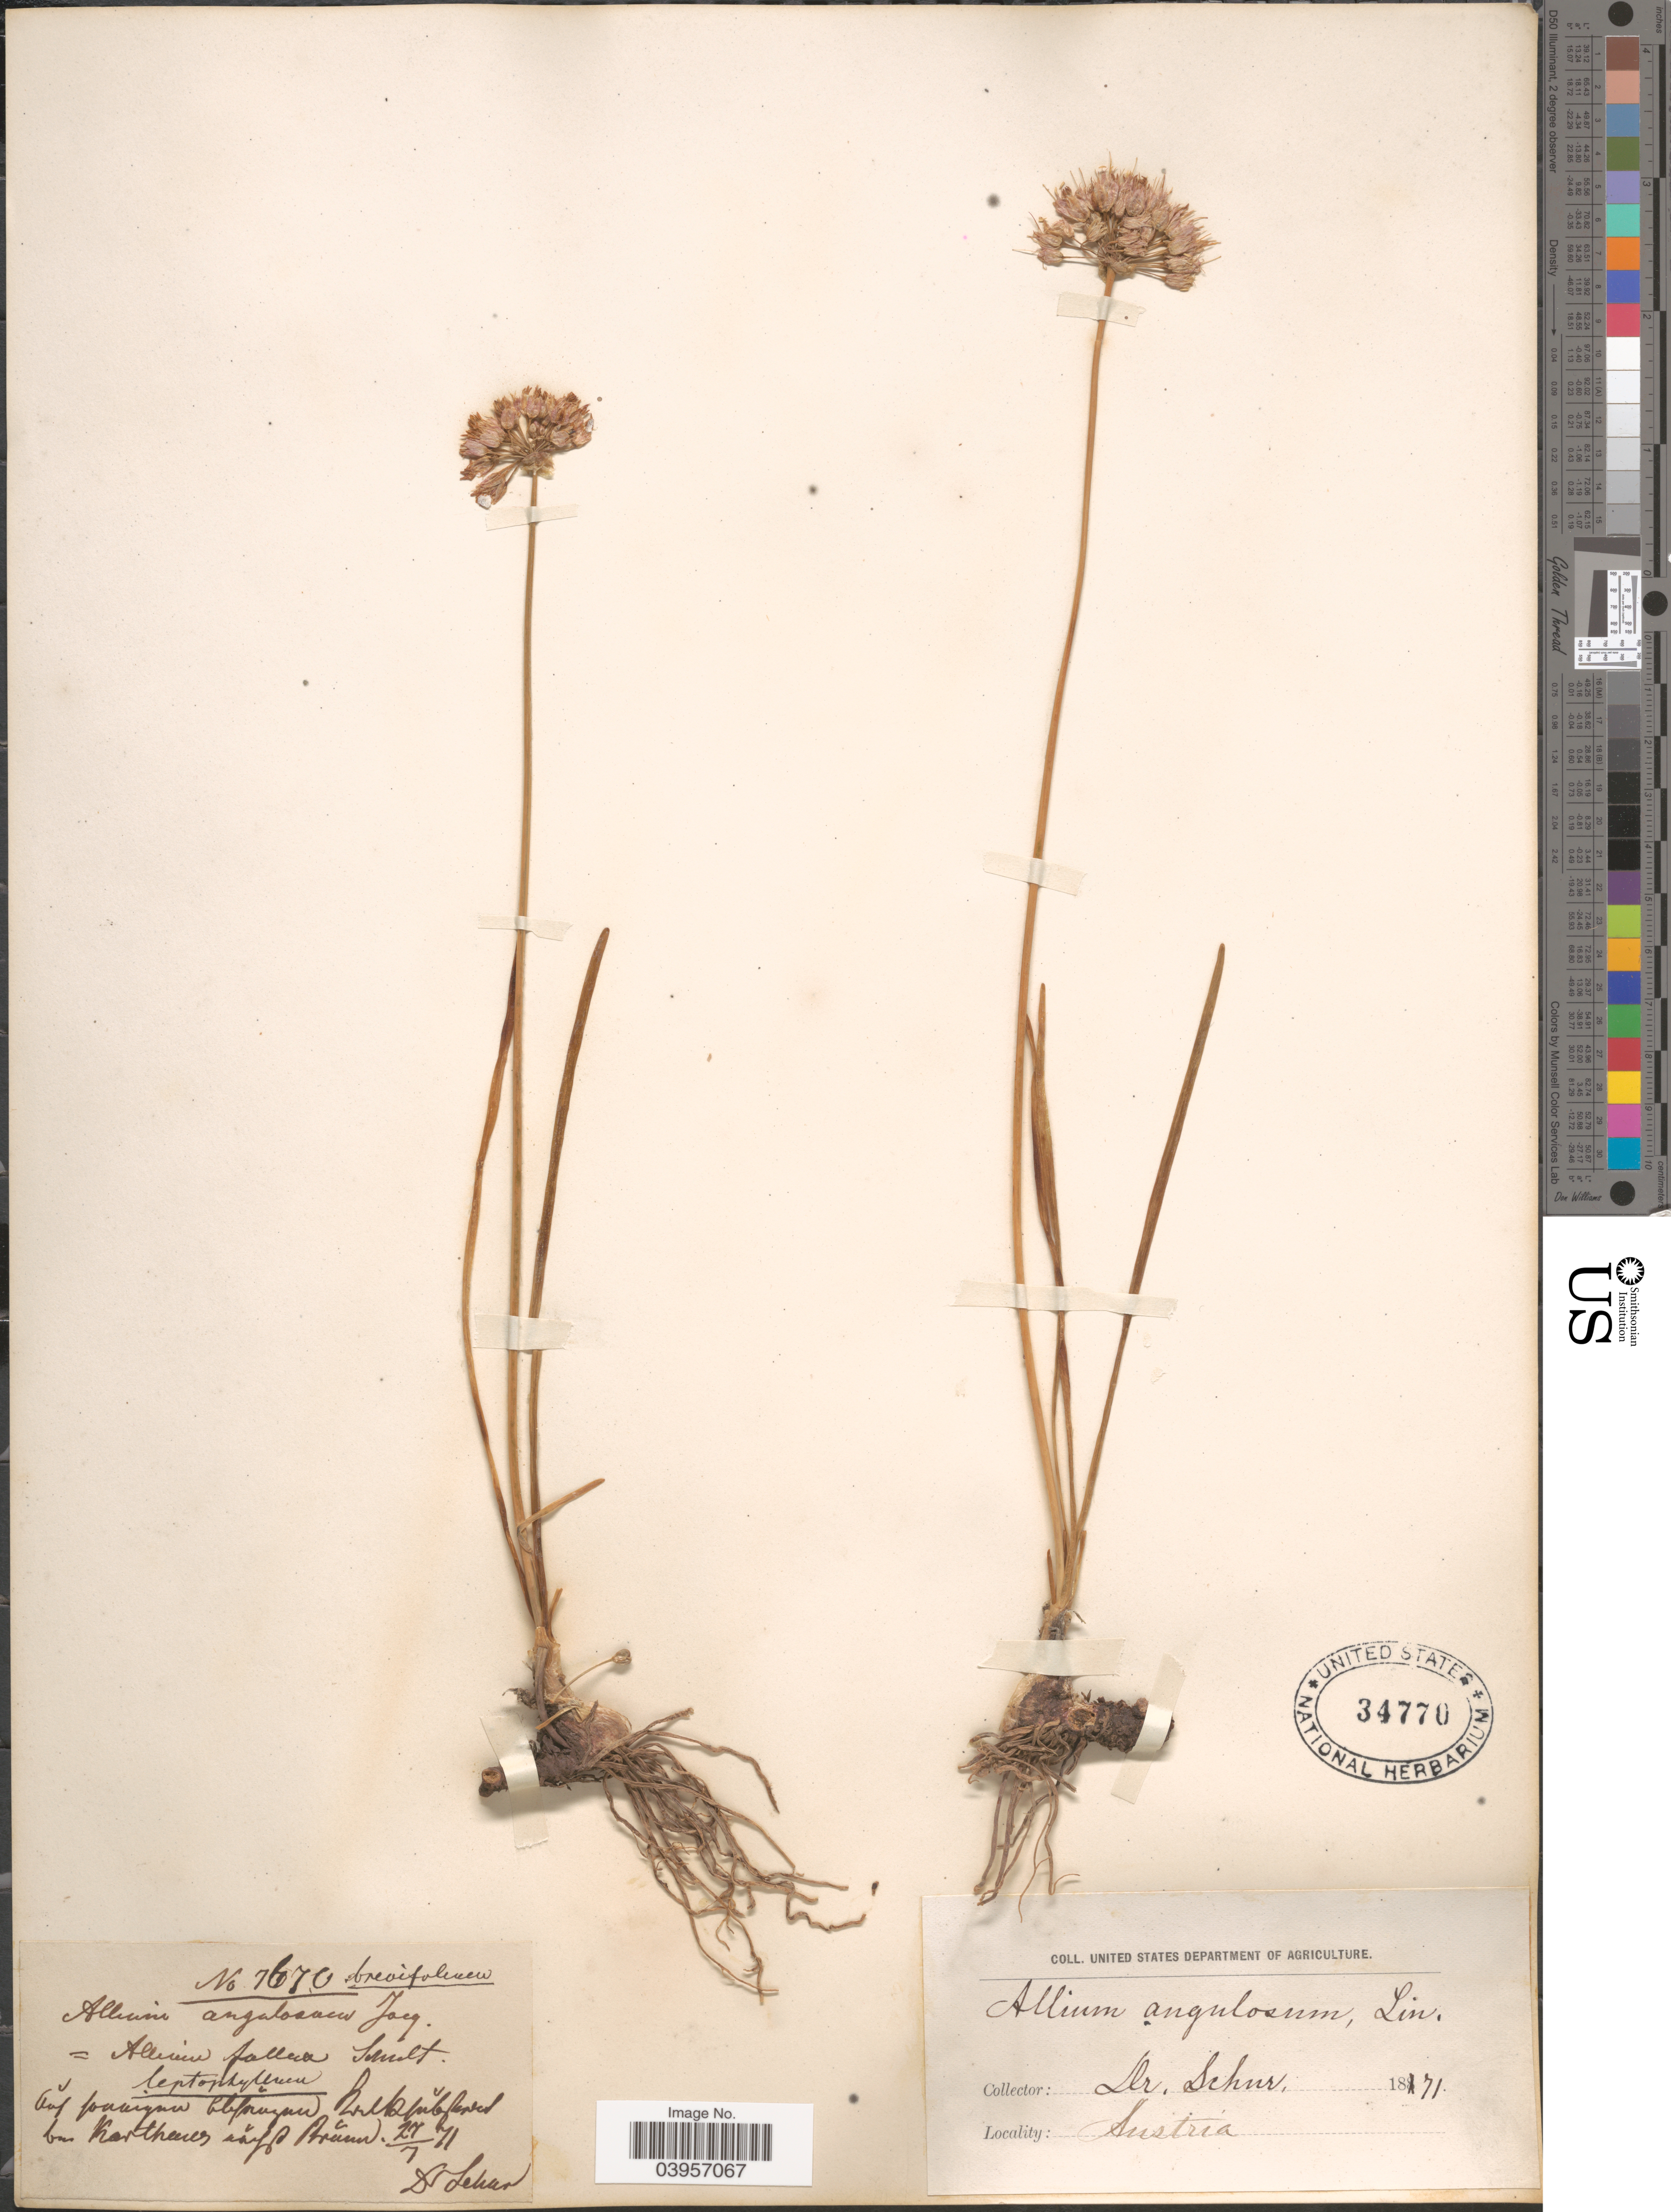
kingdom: Plantae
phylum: Tracheophyta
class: Liliopsida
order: Asparagales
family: Amaryllidaceae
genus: Allium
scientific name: Allium angulosum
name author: L.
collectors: Schur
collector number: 7670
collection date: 1871-07-27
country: Austria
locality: Bei Karthaus auf Brun.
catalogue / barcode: US 34770